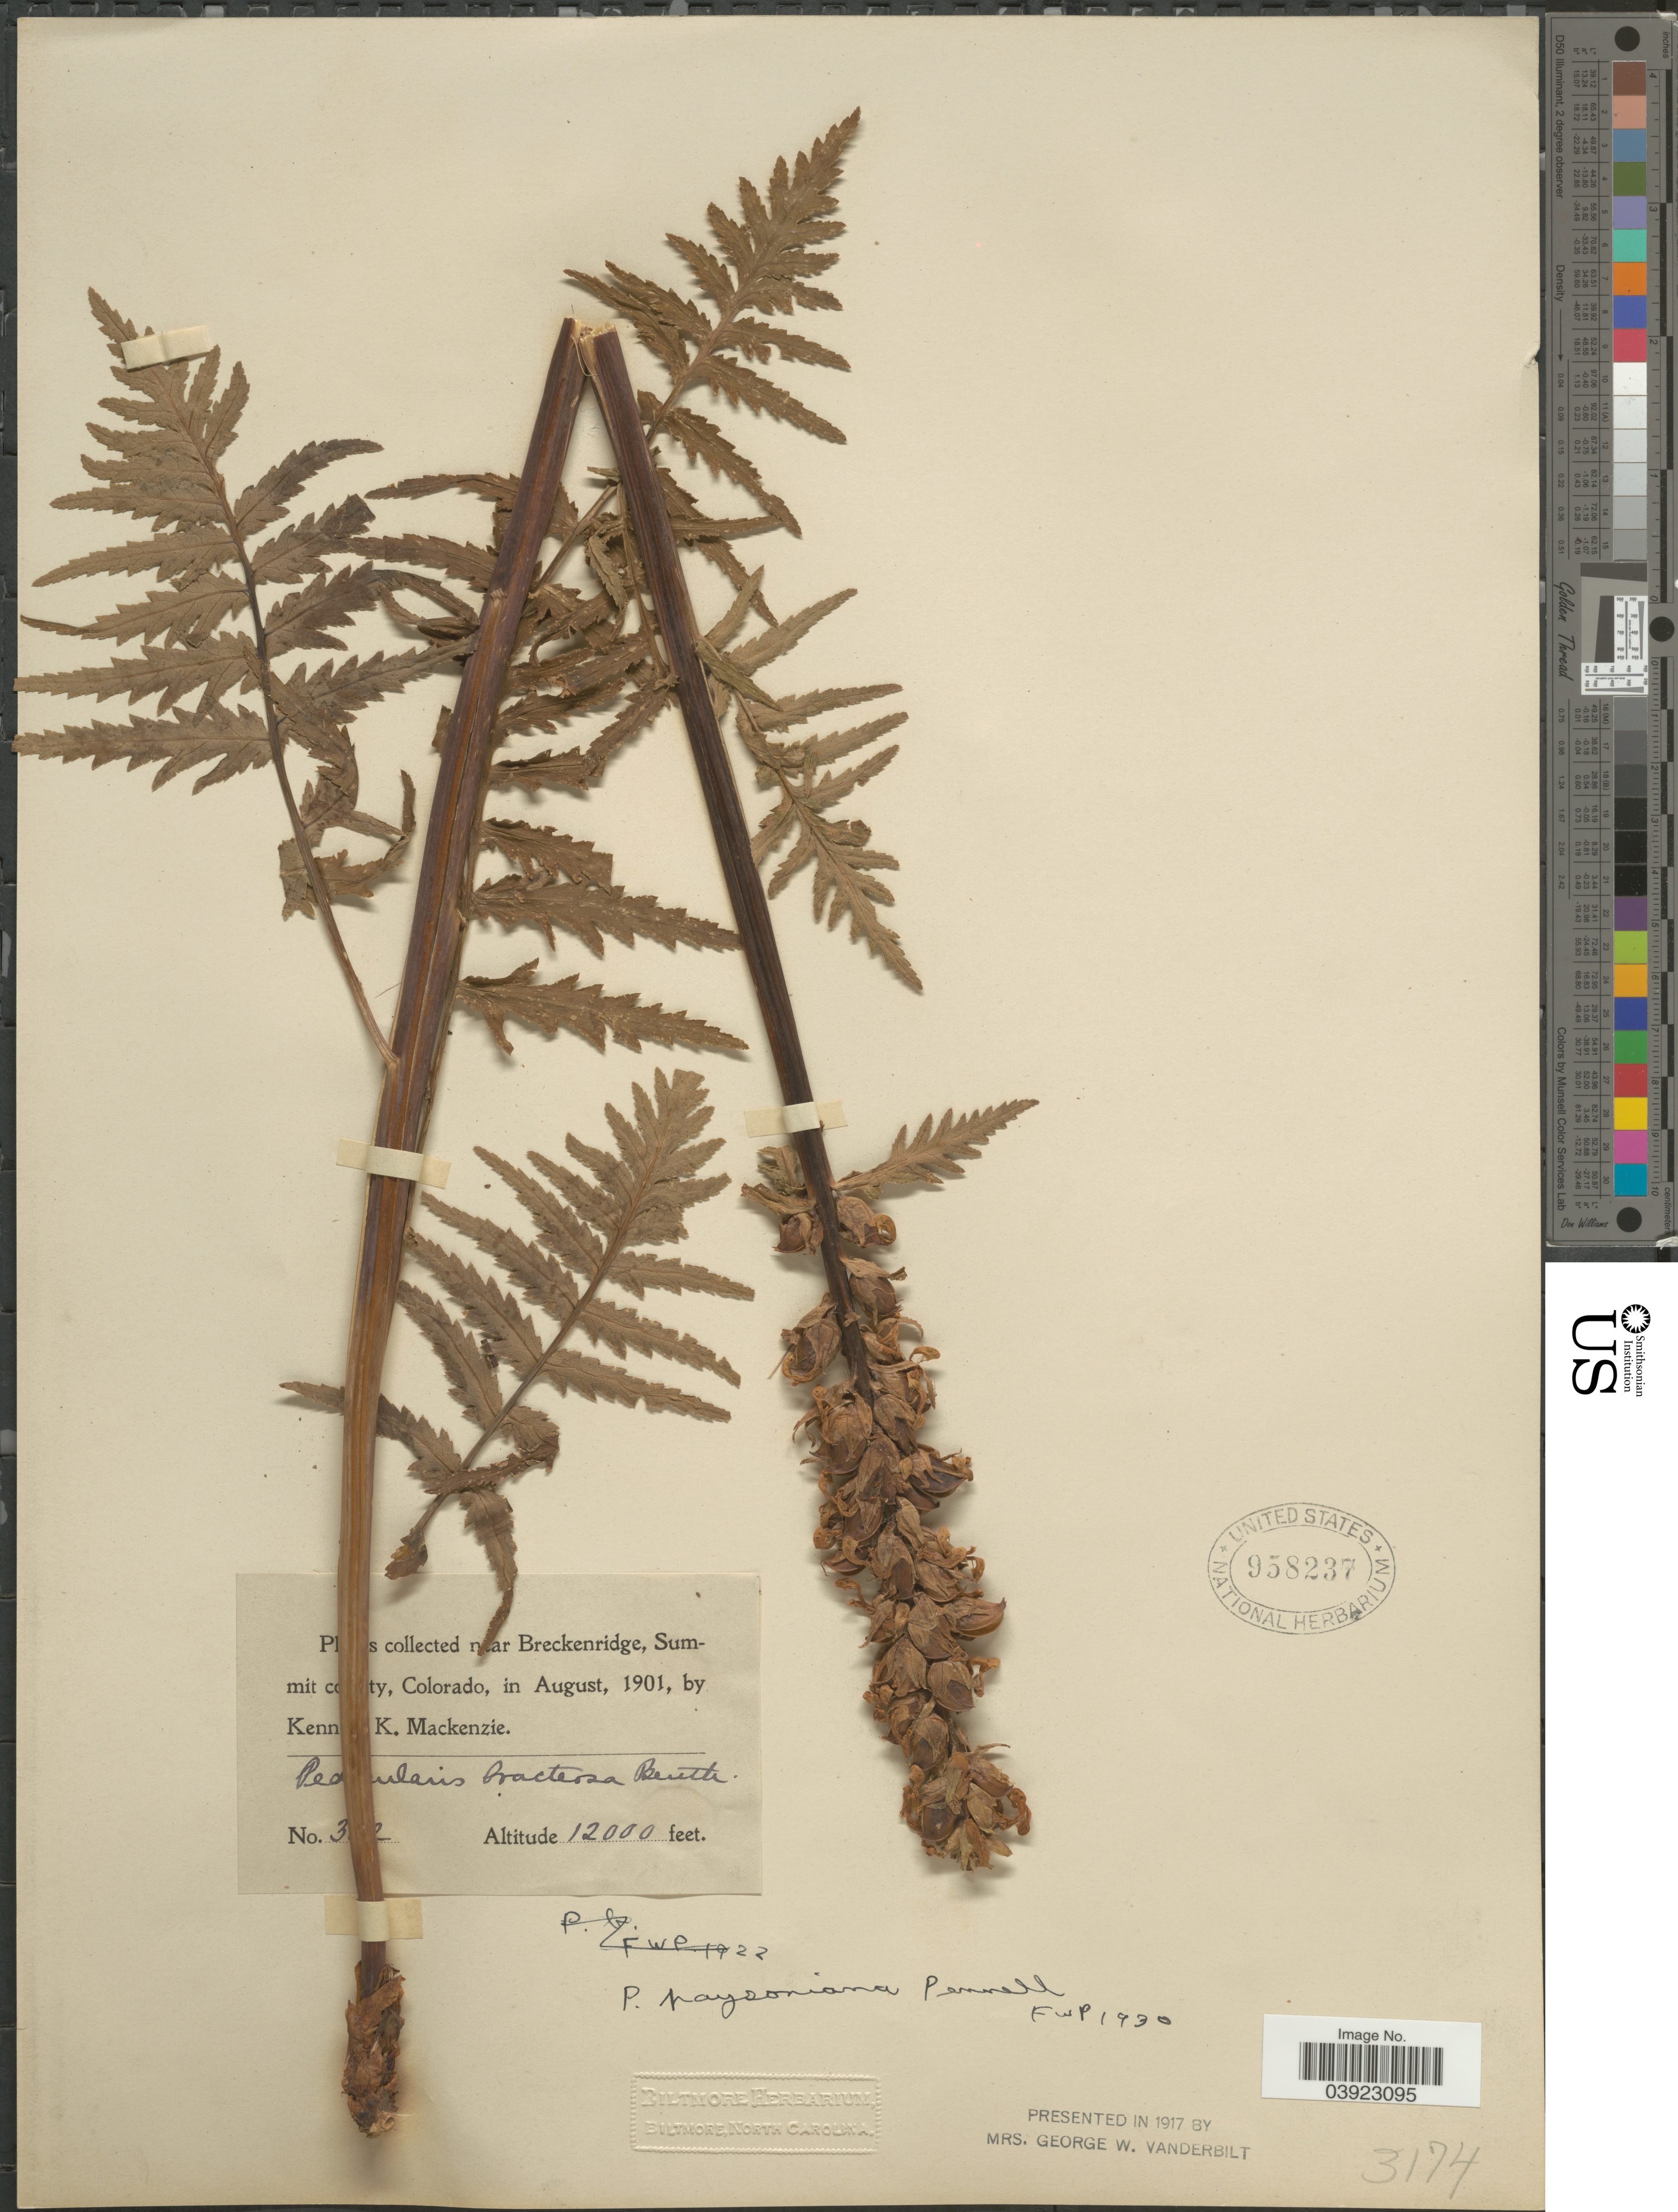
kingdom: Plantae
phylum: Tracheophyta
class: Magnoliopsida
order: Lamiales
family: Orobanchaceae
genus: Pedicularis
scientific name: Pedicularis paysoniana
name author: Pennell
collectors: K. K. Mackenzie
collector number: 3!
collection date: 1901-08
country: United States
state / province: Colorado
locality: Near Breckenridge, Summit County.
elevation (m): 3658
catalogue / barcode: US 958237